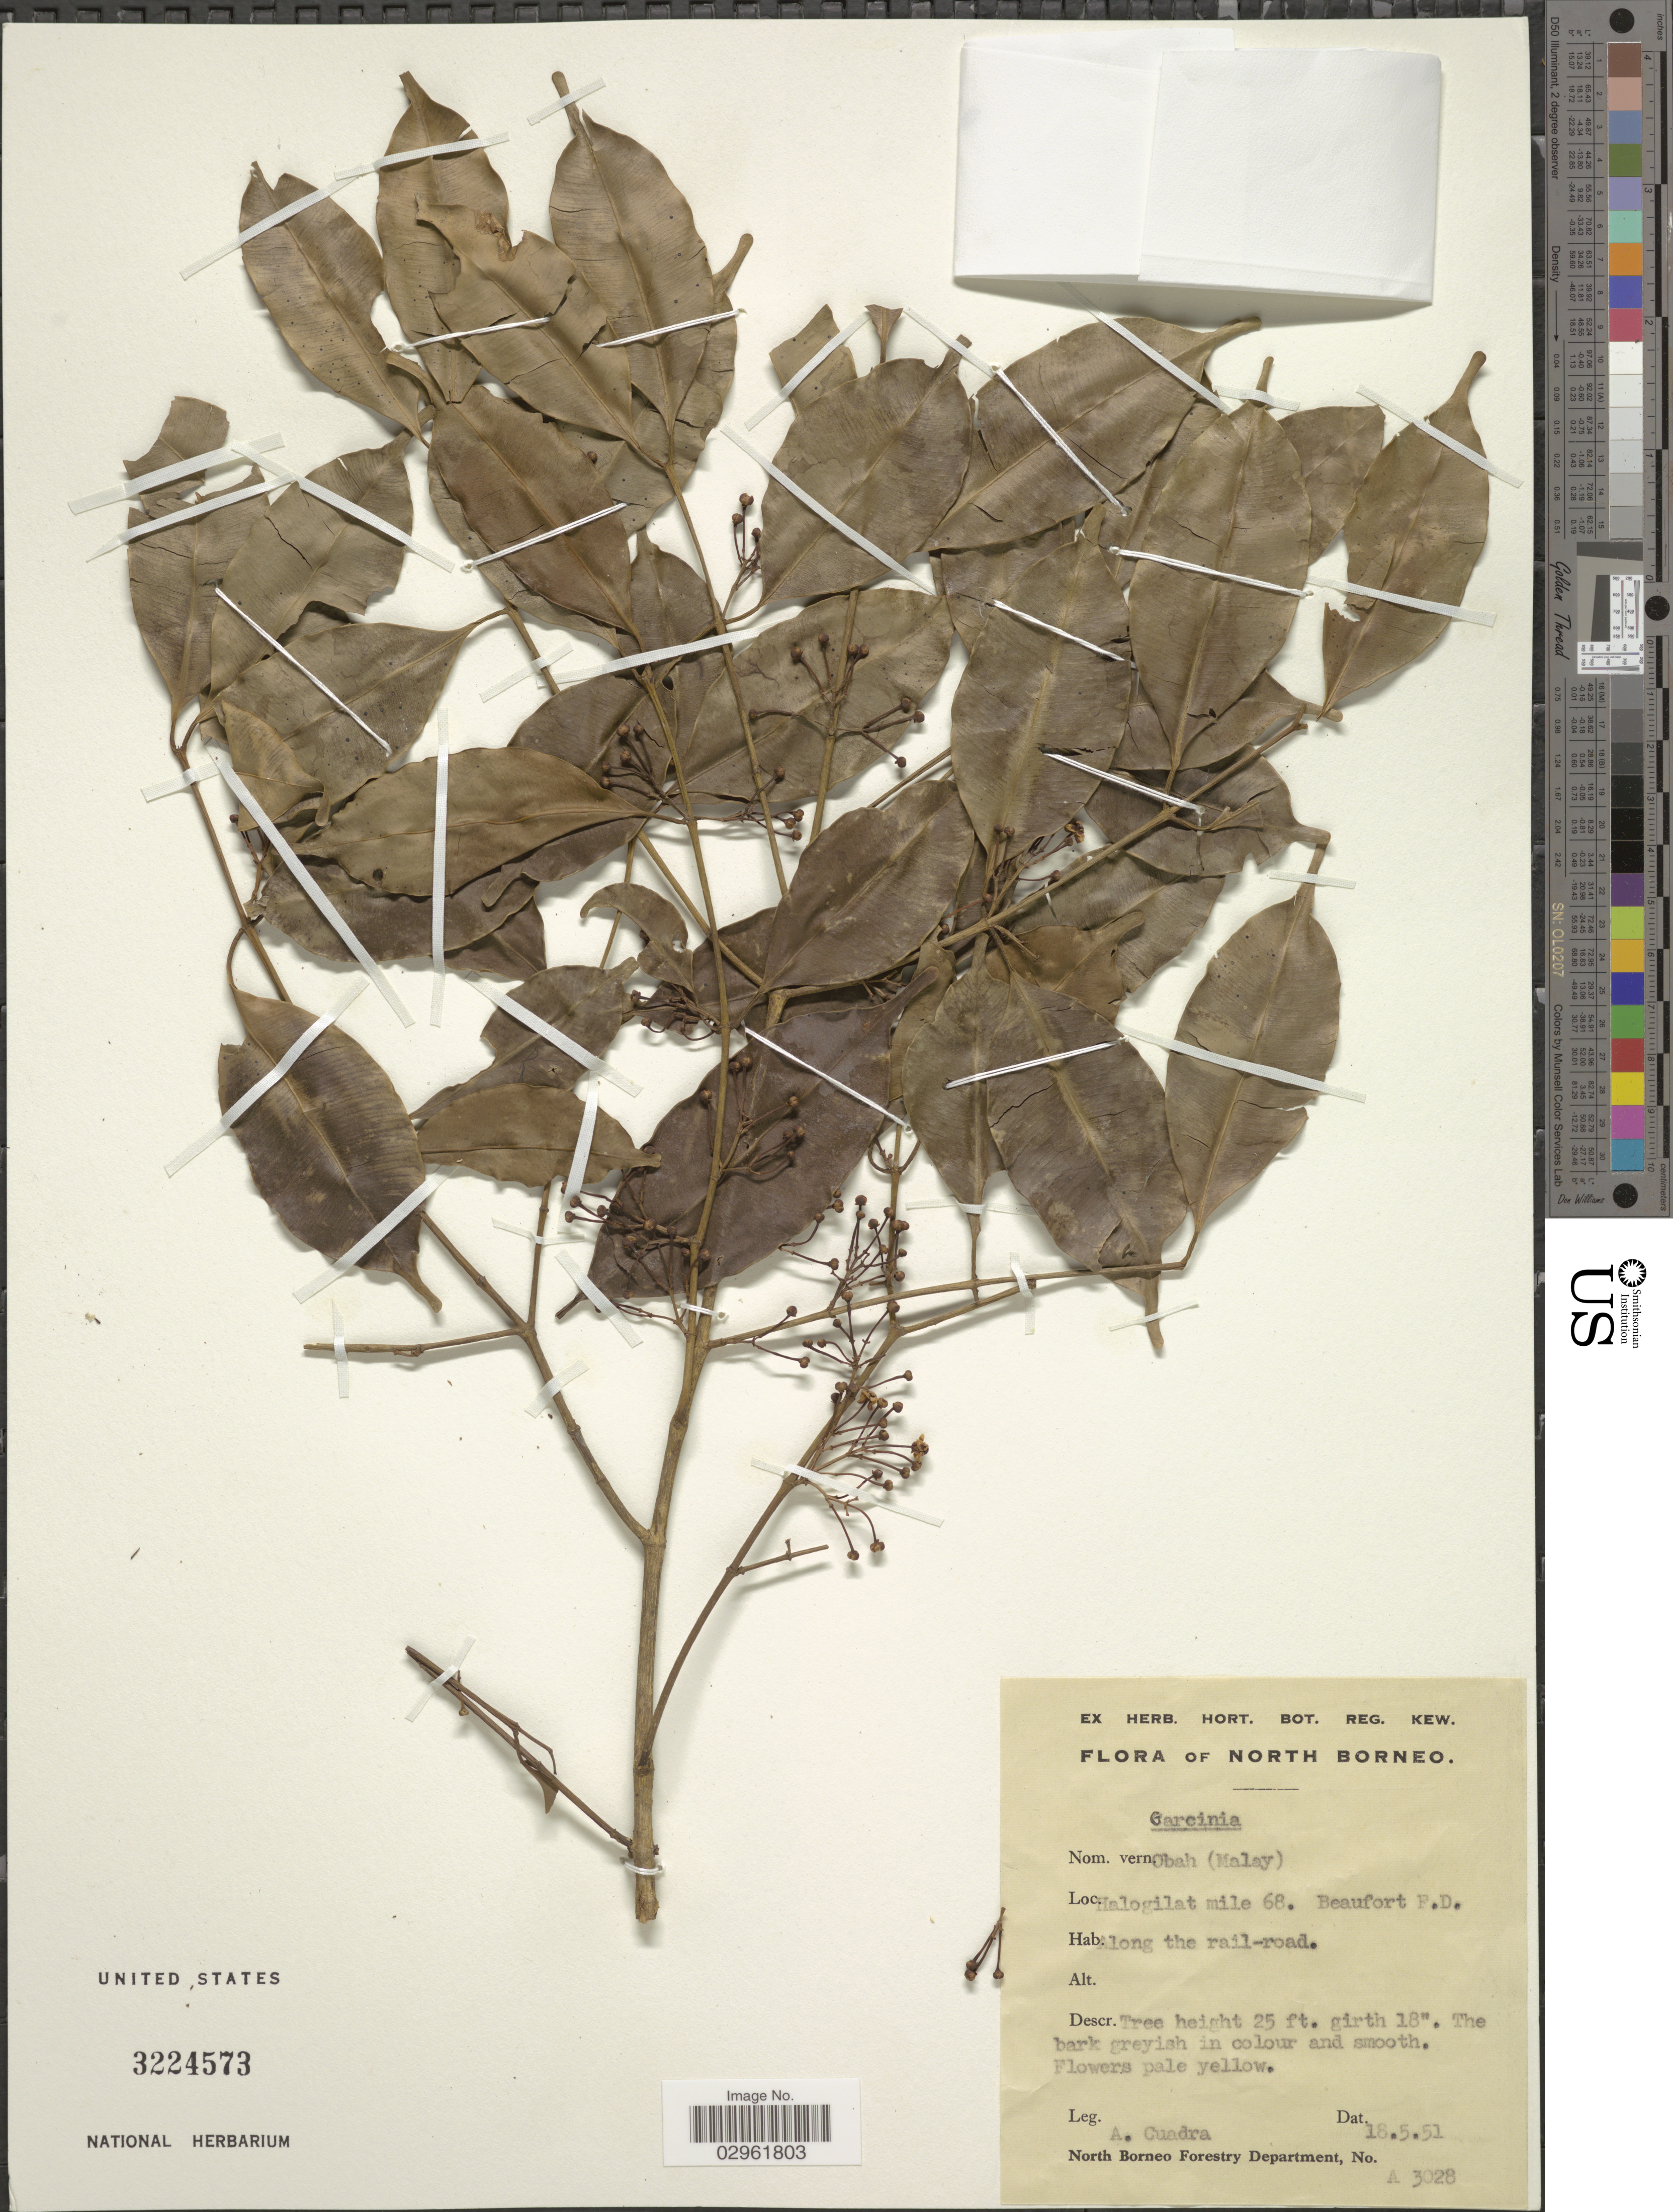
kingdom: Plantae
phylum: Tracheophyta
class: Magnoliopsida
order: Malpighiales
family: Clusiaceae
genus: Garcinia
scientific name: Garcinia sp.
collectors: A. Cuadra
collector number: A 3028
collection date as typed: Transcribed d/m/y: 18/5/51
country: Malaysia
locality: North Borneo, Halogilat mile 68, Beaufort F.D., Along the rail-road.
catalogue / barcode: US 3224573